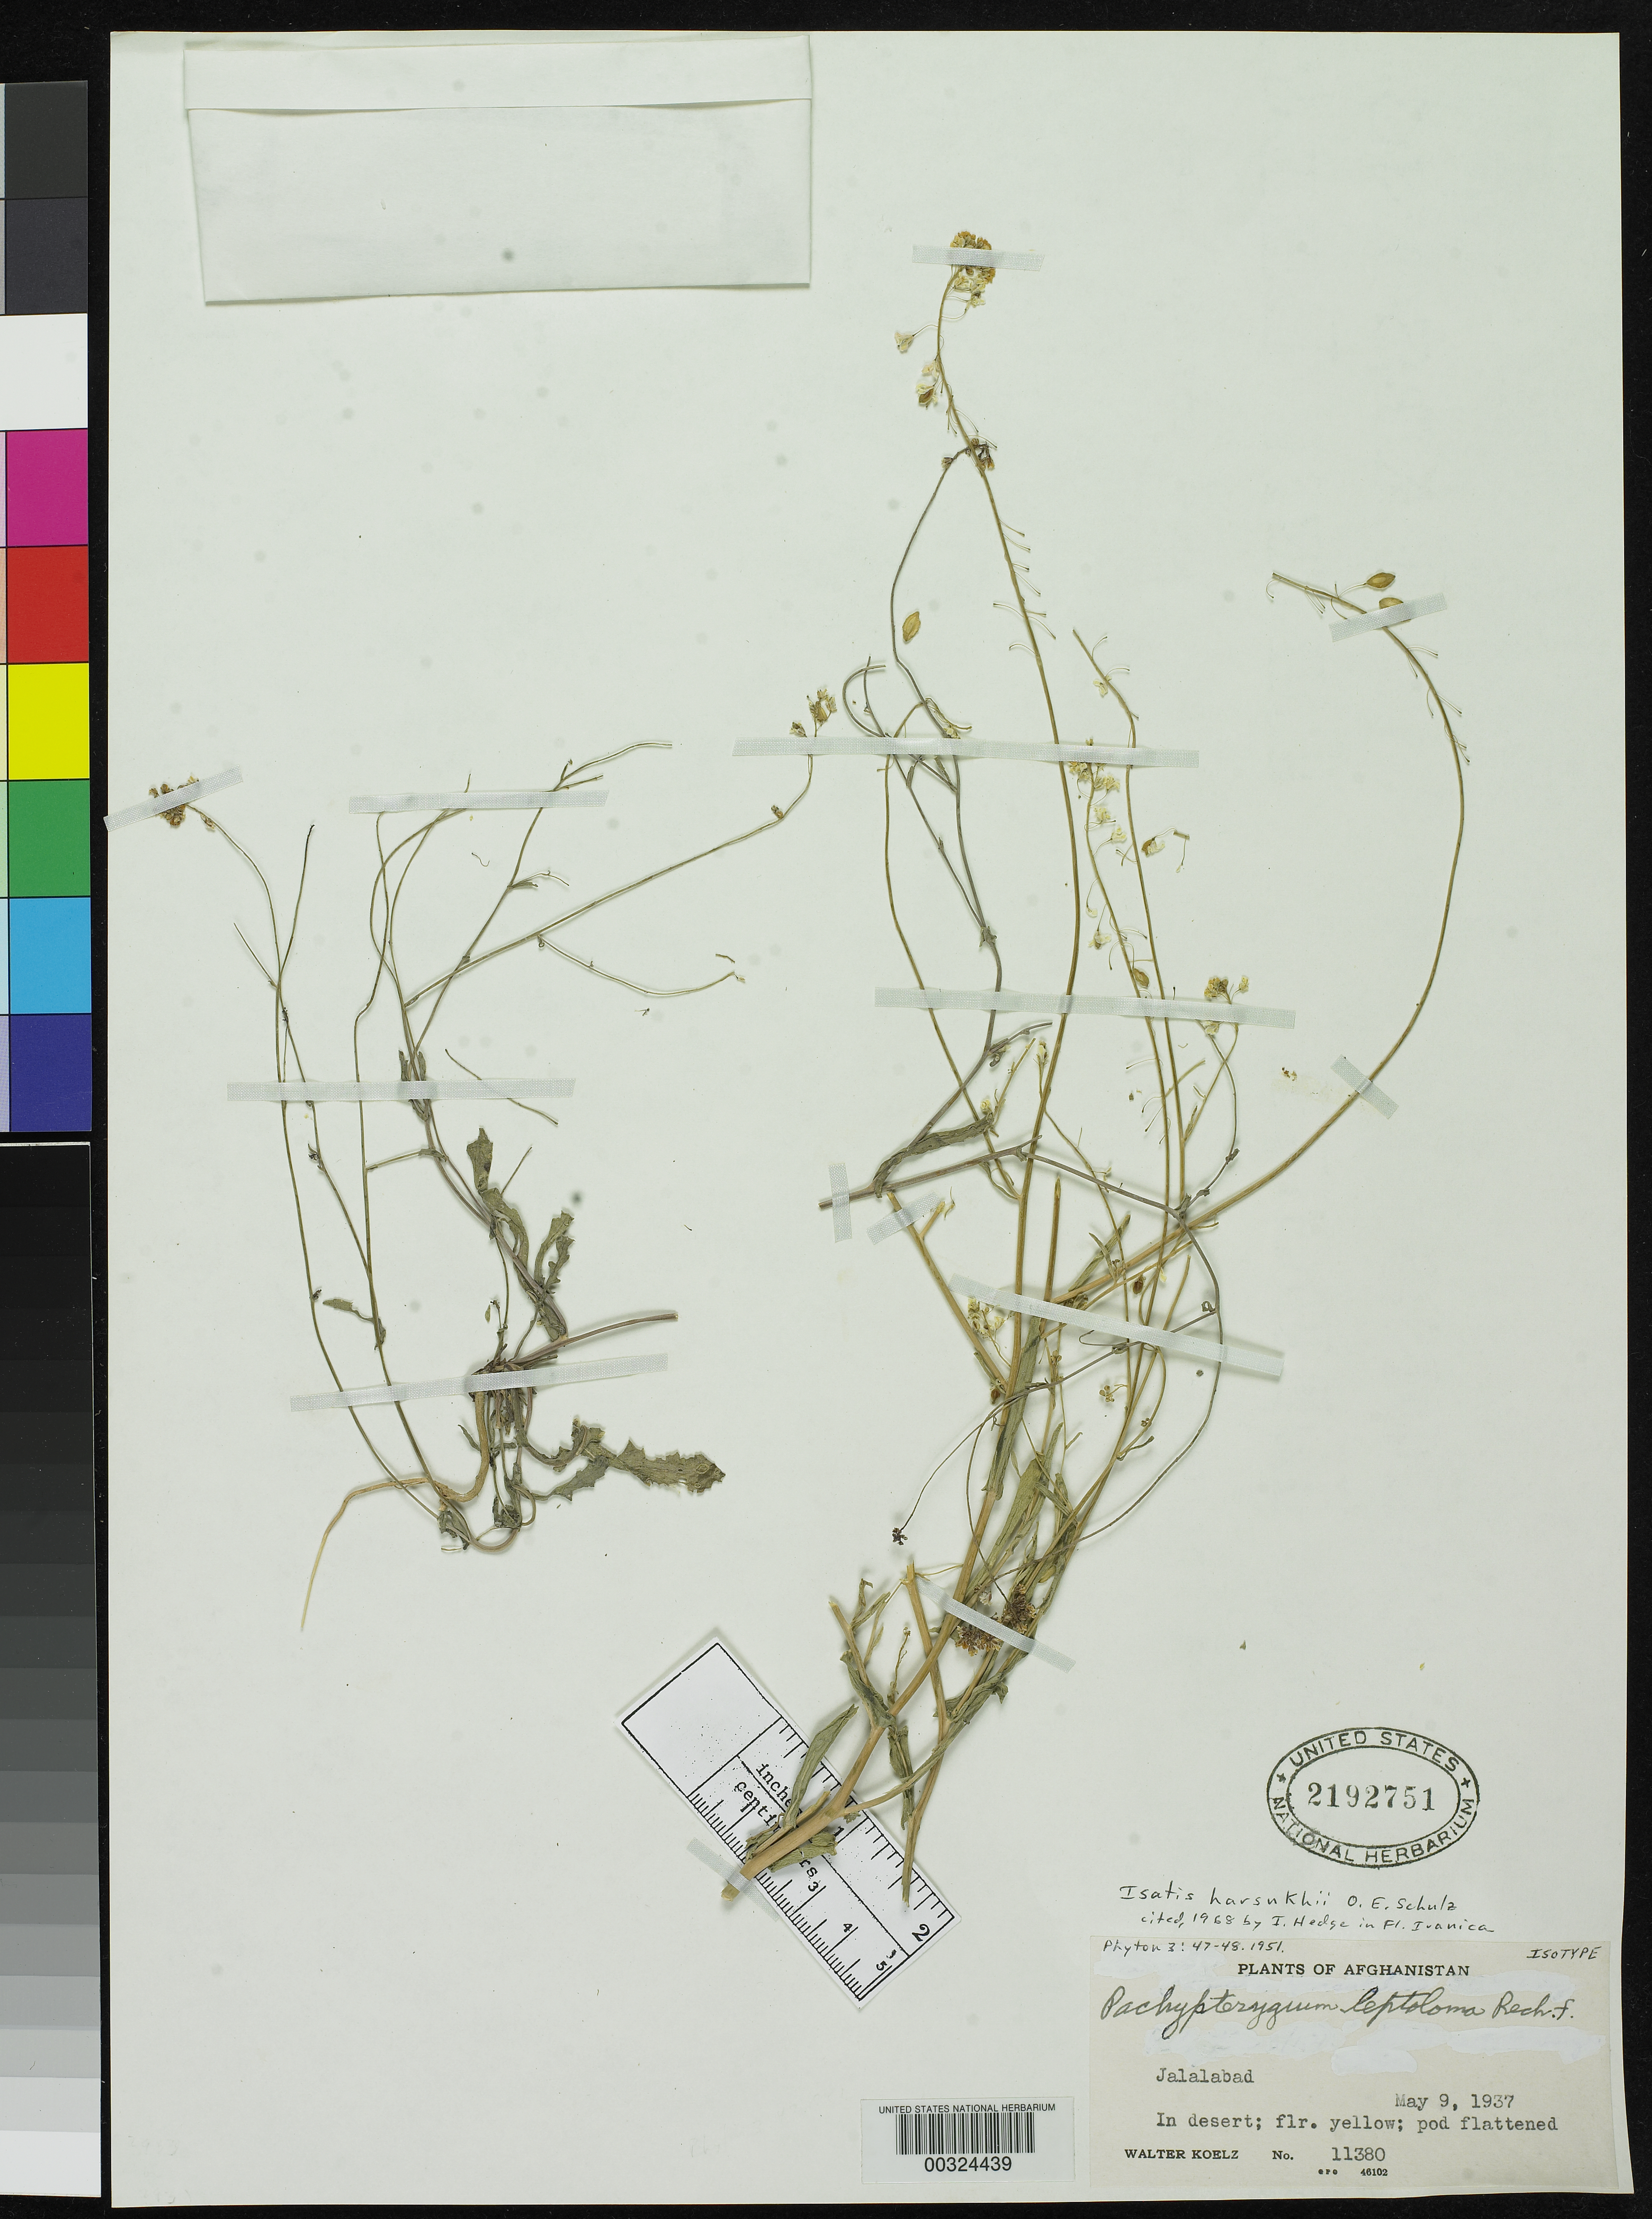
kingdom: Plantae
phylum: Tracheophyta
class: Magnoliopsida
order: Brassicales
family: Brassicaceae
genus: Pachypterygium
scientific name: Pachypterygium leptoloma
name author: Rech. f.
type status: Isotype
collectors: W. N. Koelz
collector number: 11380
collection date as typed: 09 May 1937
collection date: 1937-05-09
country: Afghanistan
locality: Jalalabad, in desert.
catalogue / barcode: US 2192751